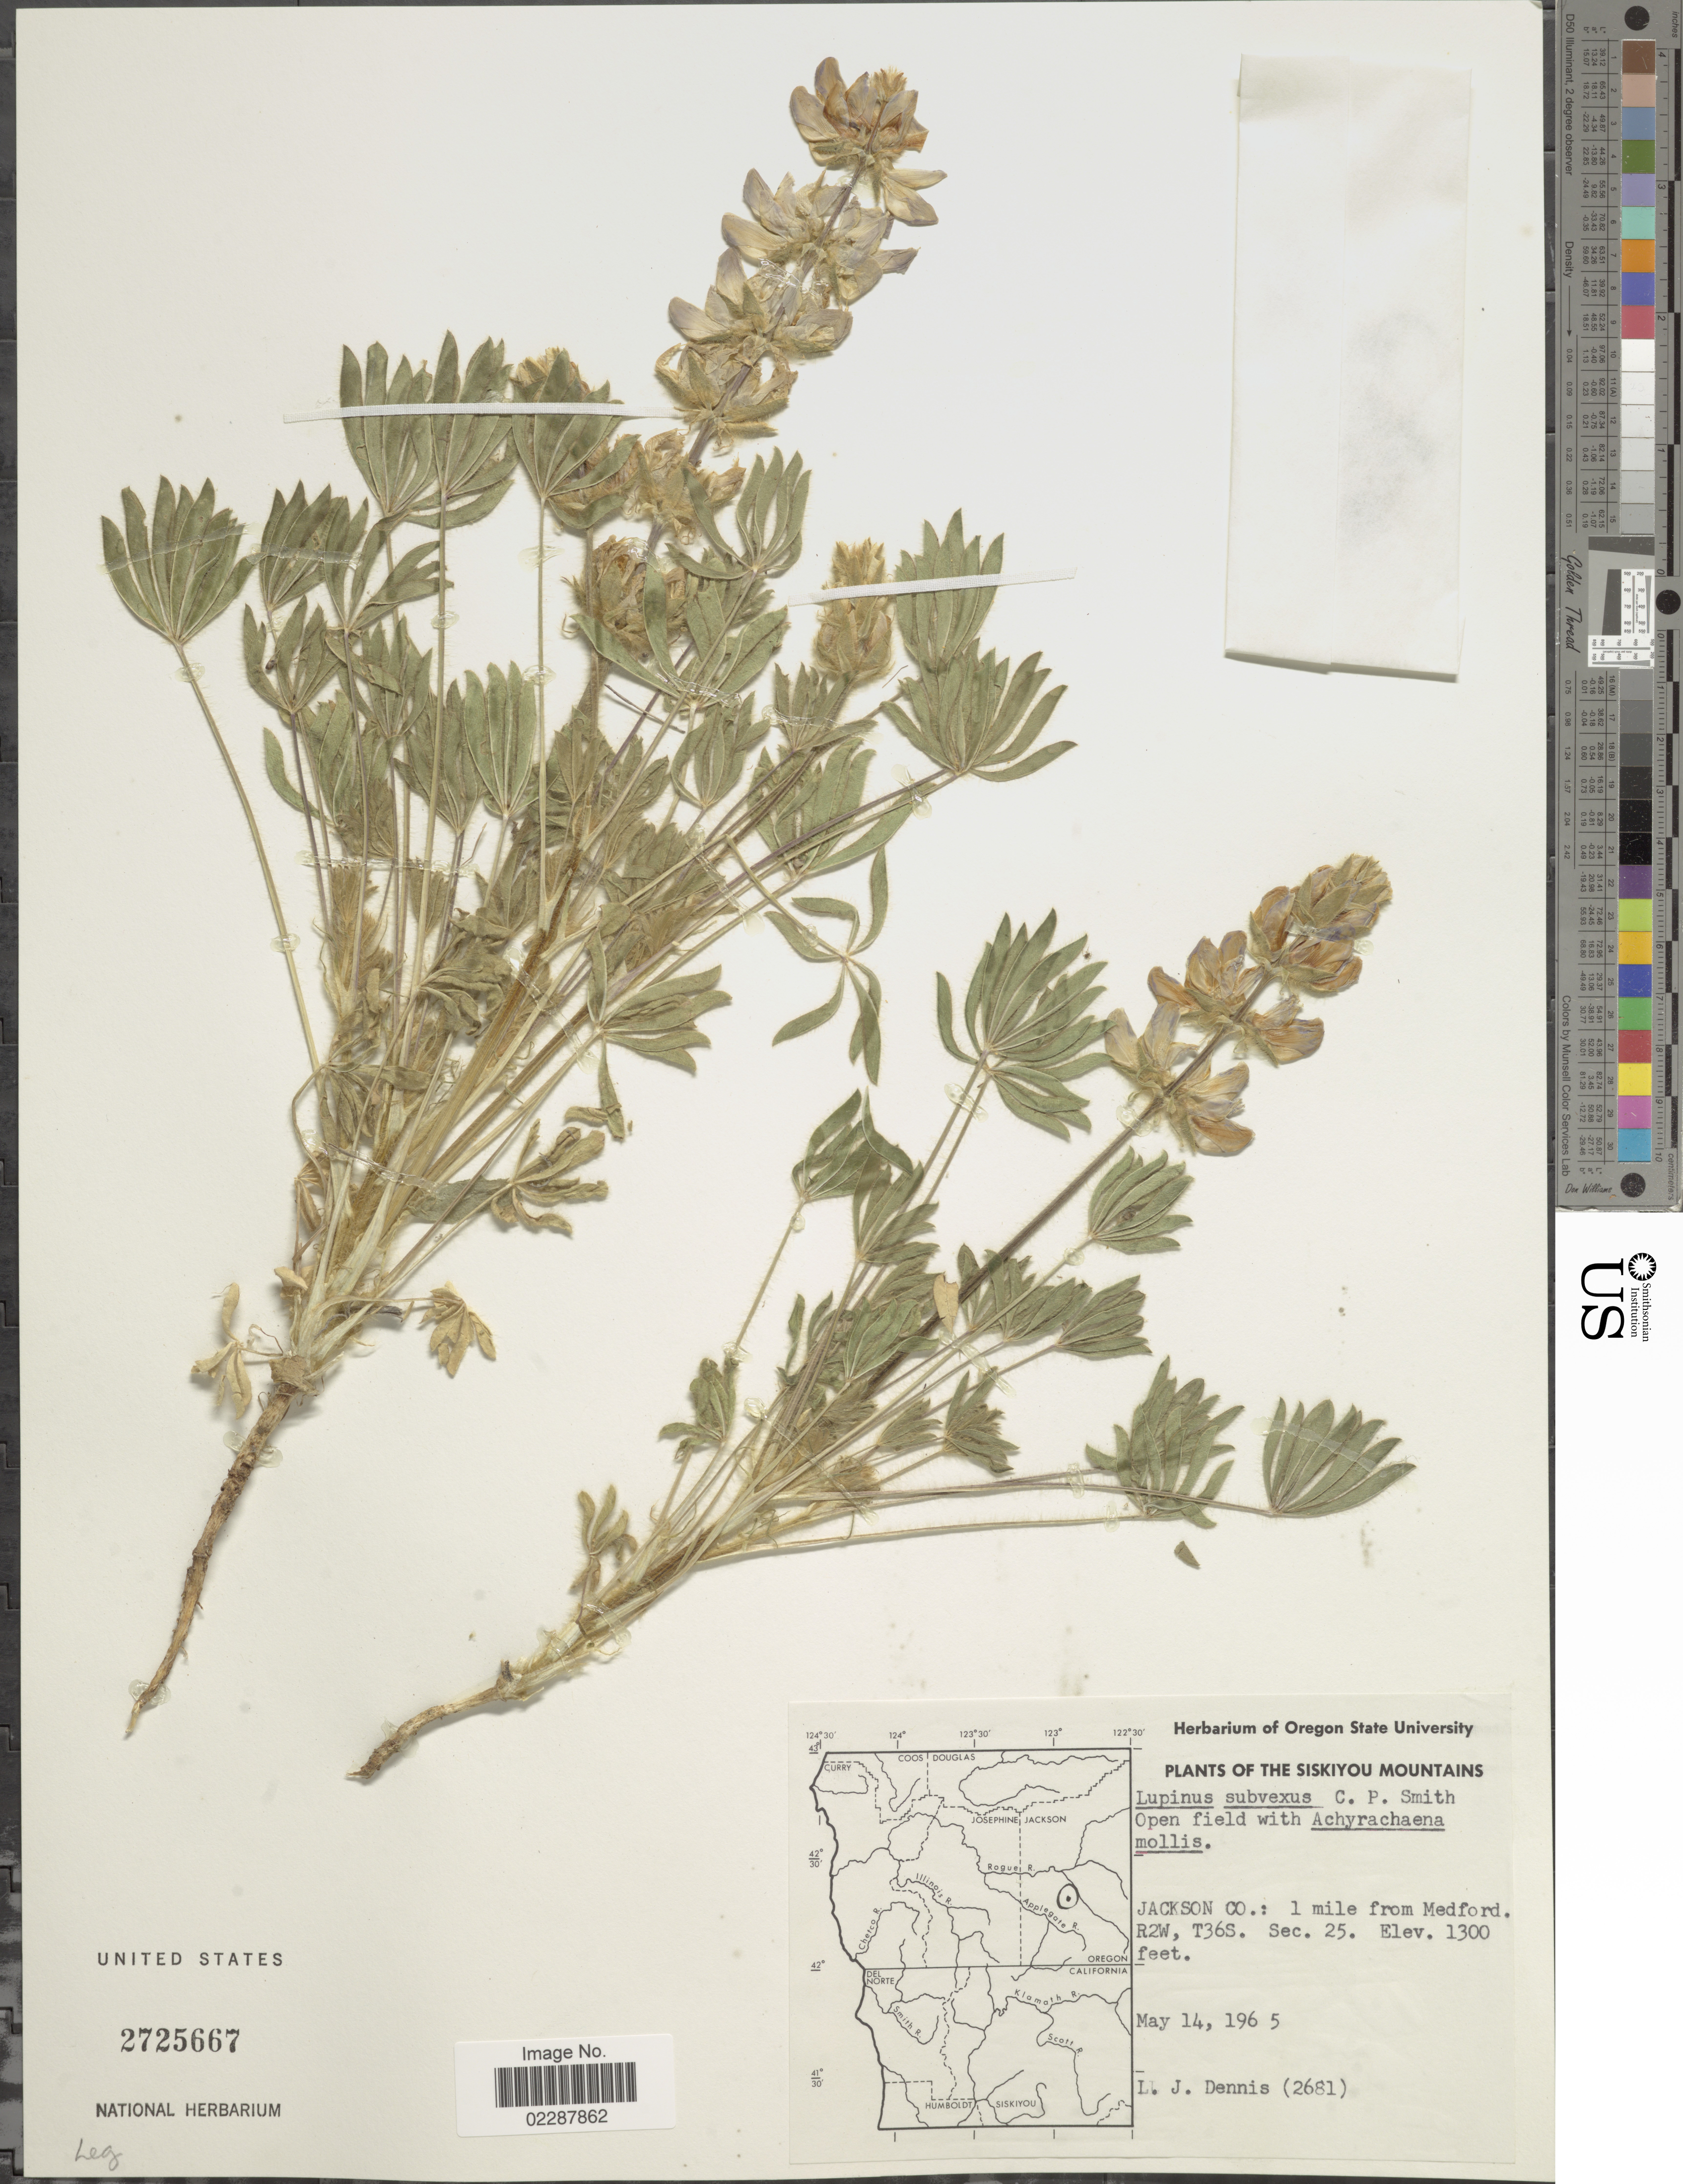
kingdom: Plantae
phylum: Tracheophyta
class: Magnoliopsida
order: Fabales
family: Fabaceae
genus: Lupinus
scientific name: Lupinus subvexus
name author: C.P. Sm.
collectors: L. Dennis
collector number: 2681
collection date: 1965-05-14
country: United States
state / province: Oregon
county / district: Jackson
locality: Siskiyou Mountains, Jackson Co.: 1 mile from Medford. R2W, T36S, Sec. 25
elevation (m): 396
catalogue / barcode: US 2725667